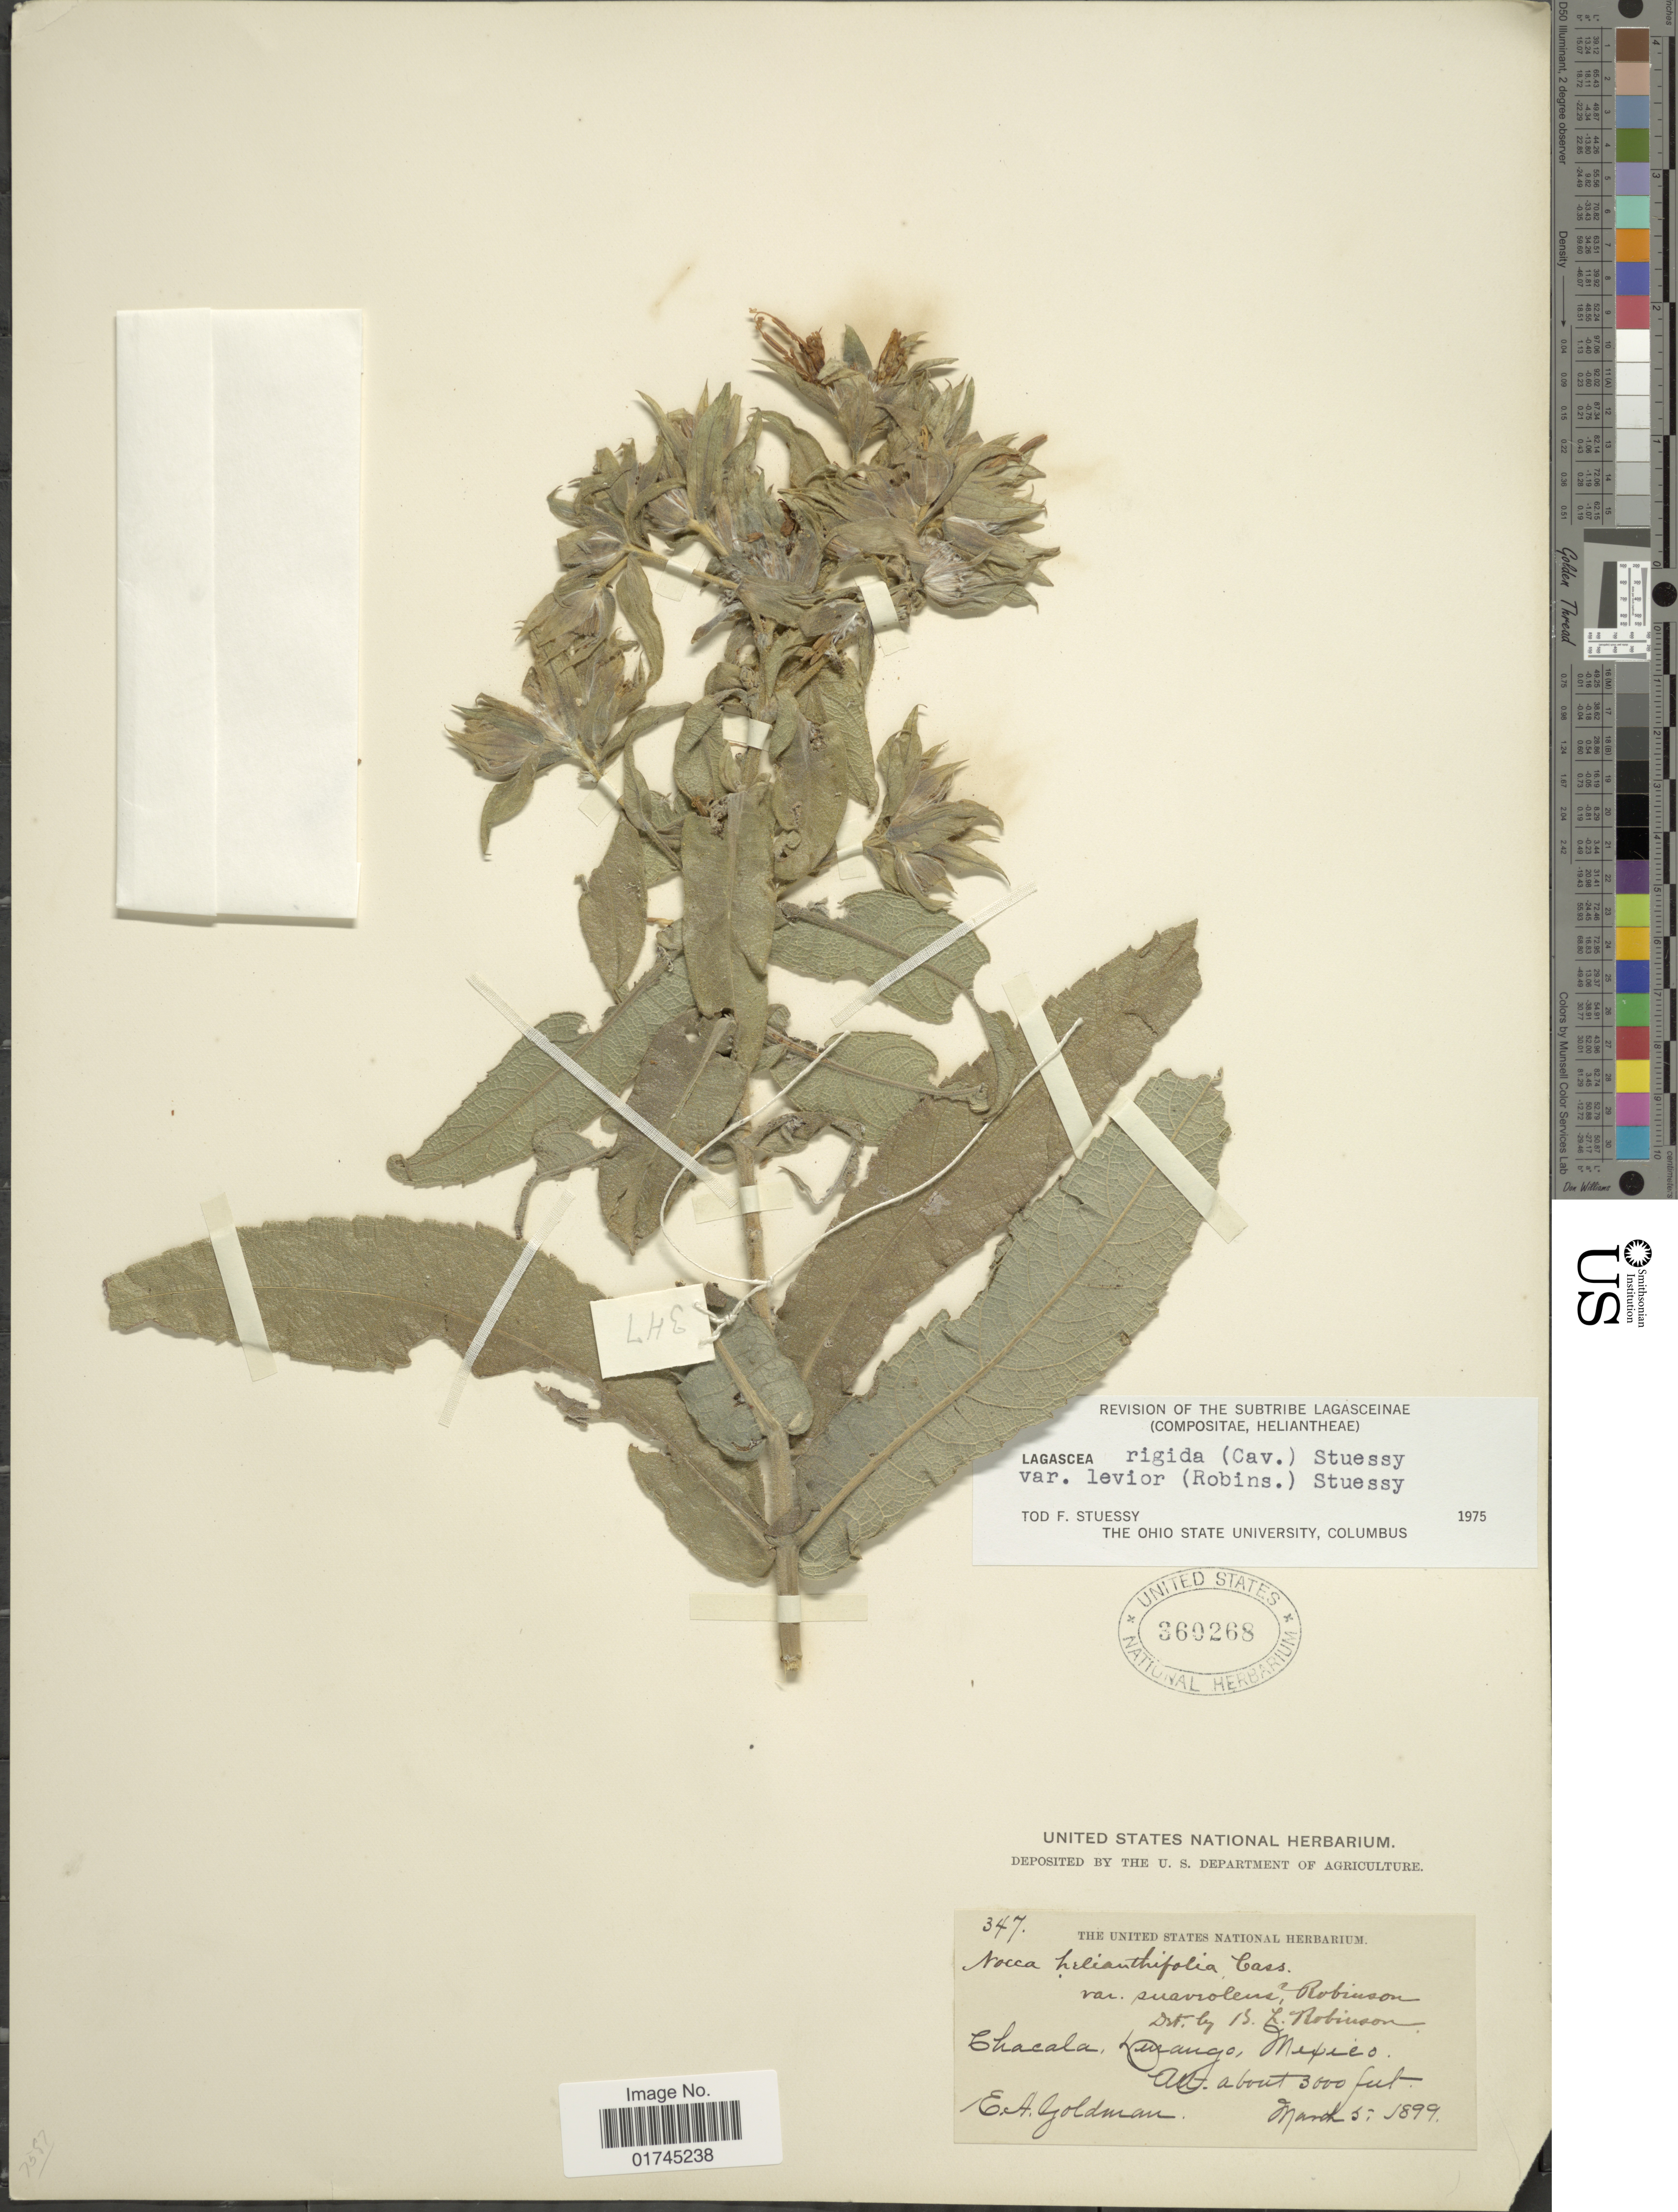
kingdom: Plantae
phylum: Tracheophyta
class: Magnoliopsida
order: Asterales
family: Asteraceae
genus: Lagascea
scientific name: Lagascea helianthifolia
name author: Kunth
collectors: E. A. Goldman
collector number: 347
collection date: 1899-03-05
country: Mexico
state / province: Durango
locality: Chacala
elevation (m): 914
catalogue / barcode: US 360268